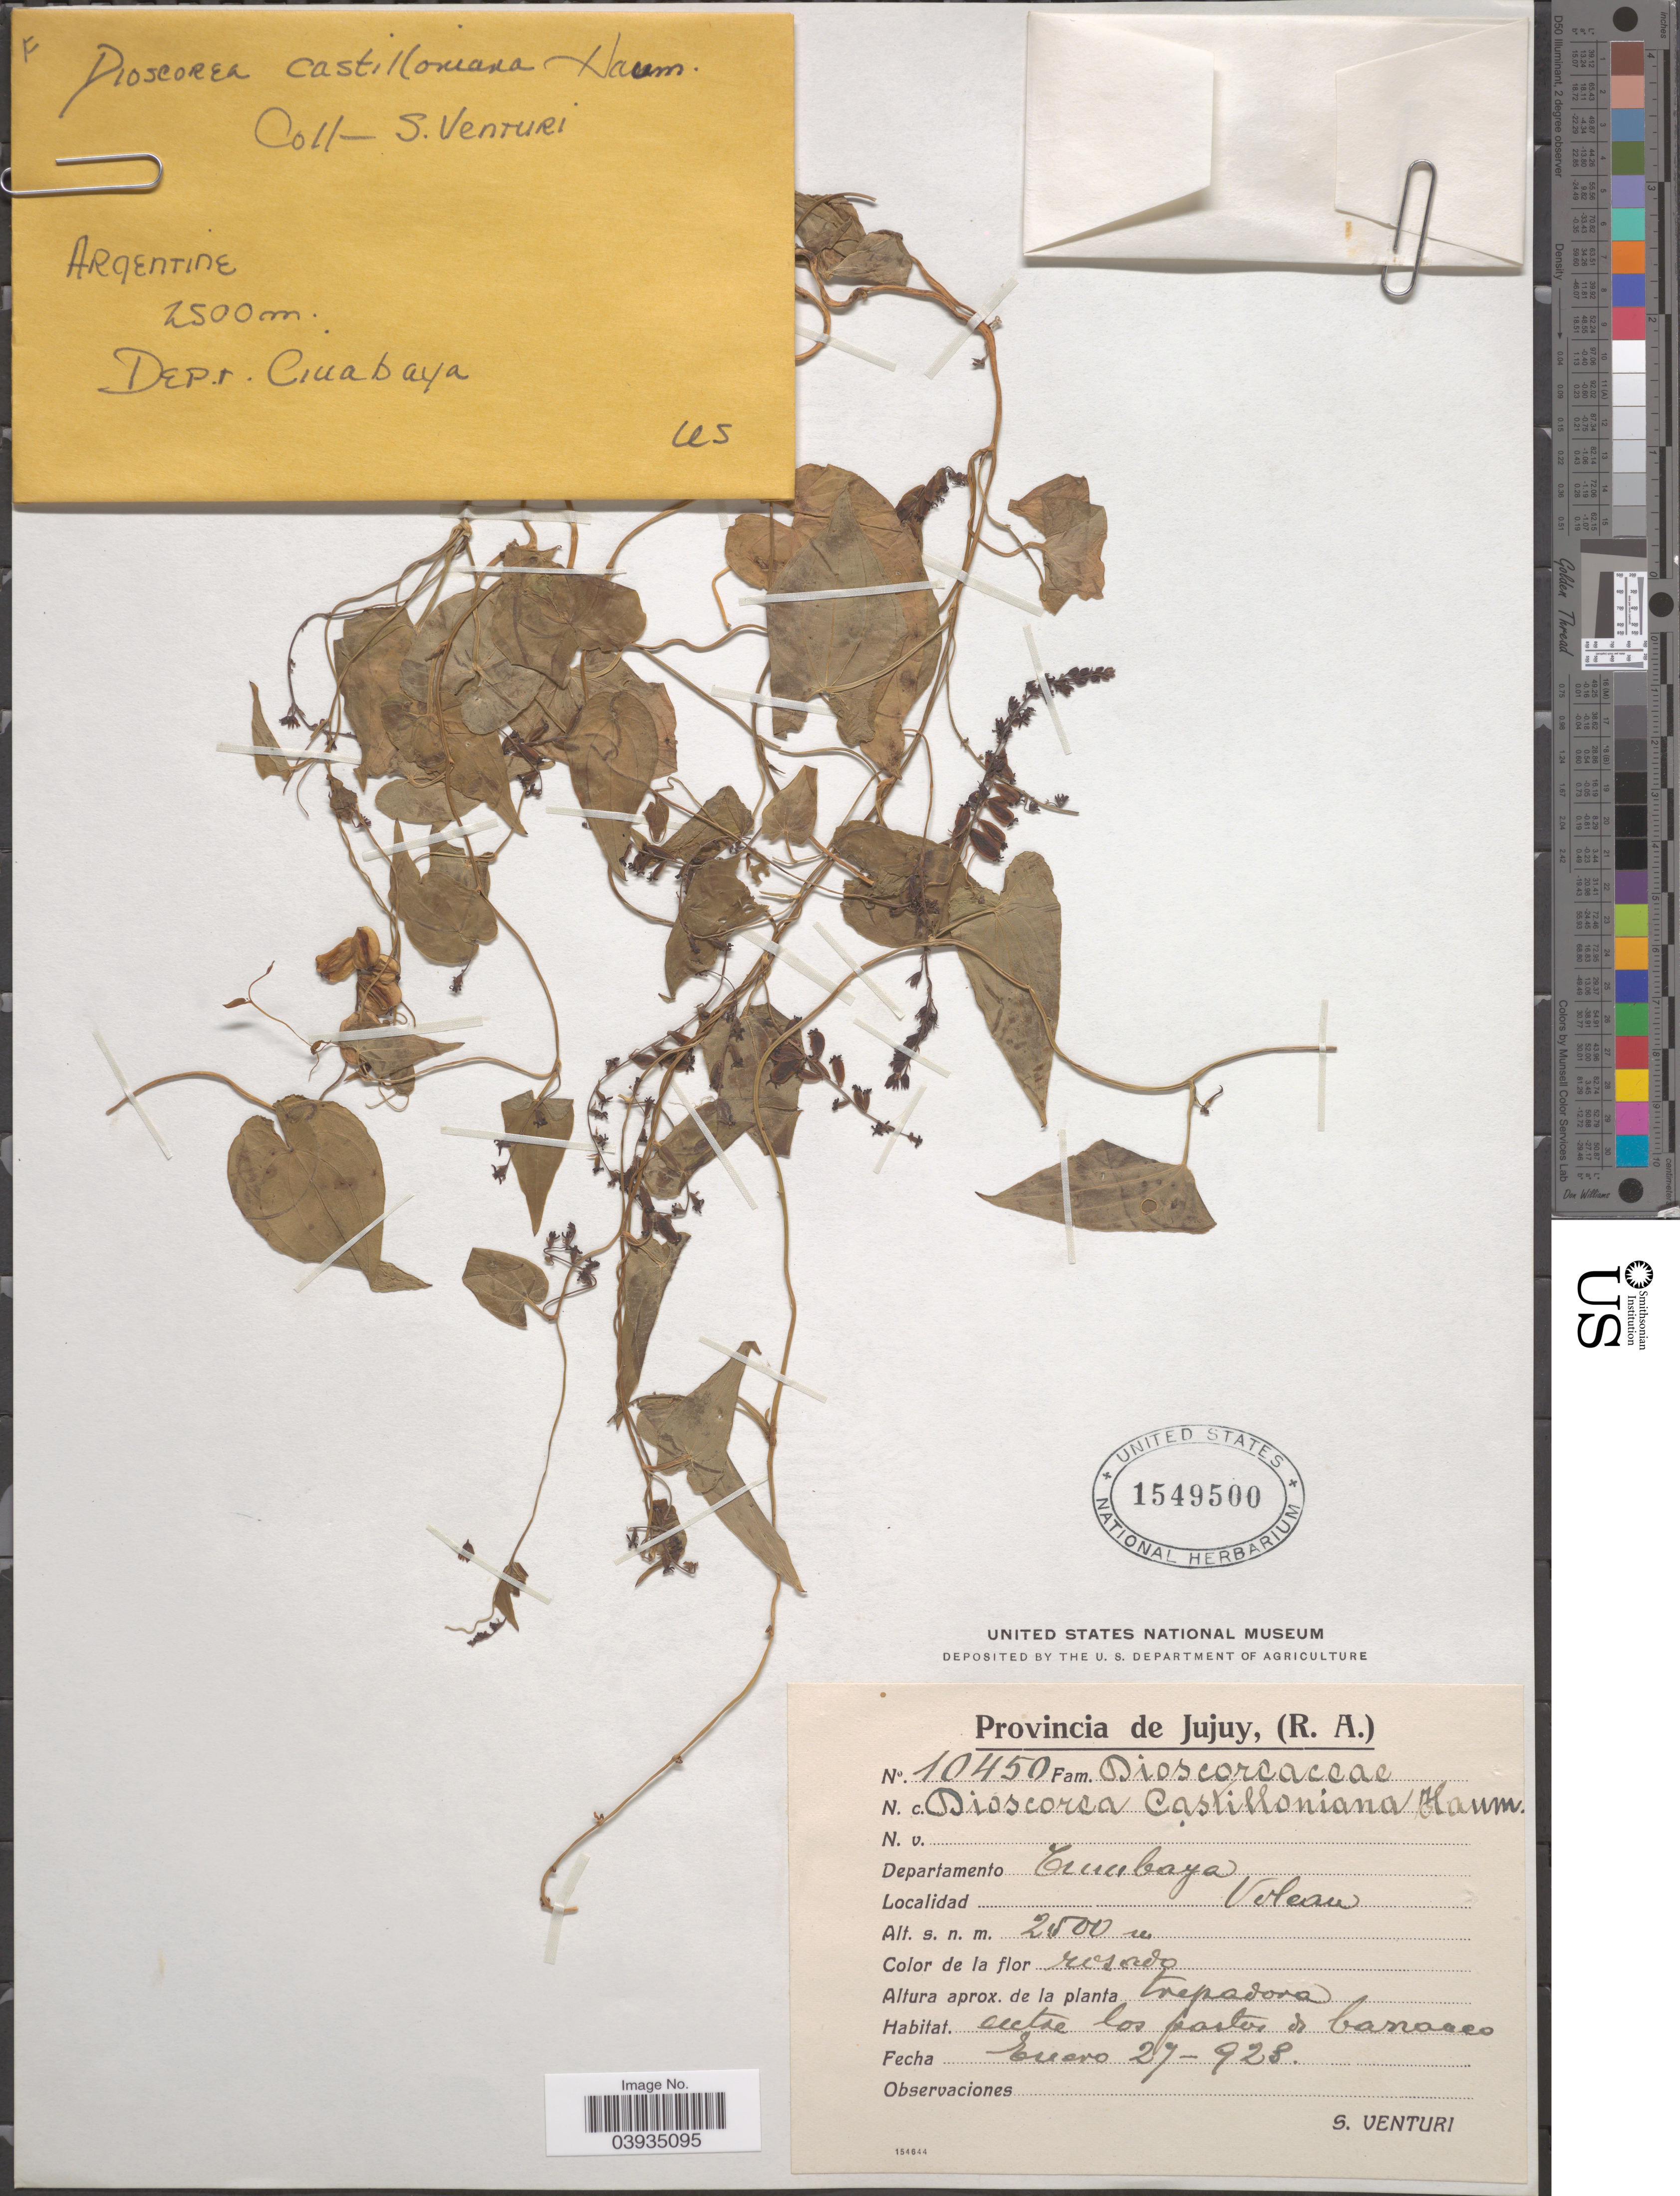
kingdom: Plantae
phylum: Tracheophyta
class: Liliopsida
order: Dioscoreales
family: Dioscoreaceae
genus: Dioscorea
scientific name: Dioscorea castilloniana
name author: Hauman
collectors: S. Venturi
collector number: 10450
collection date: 1928-01-27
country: Argentina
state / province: Jujuy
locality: Departamento Ciuabaya. Volcan.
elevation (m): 2500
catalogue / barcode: US 1549500